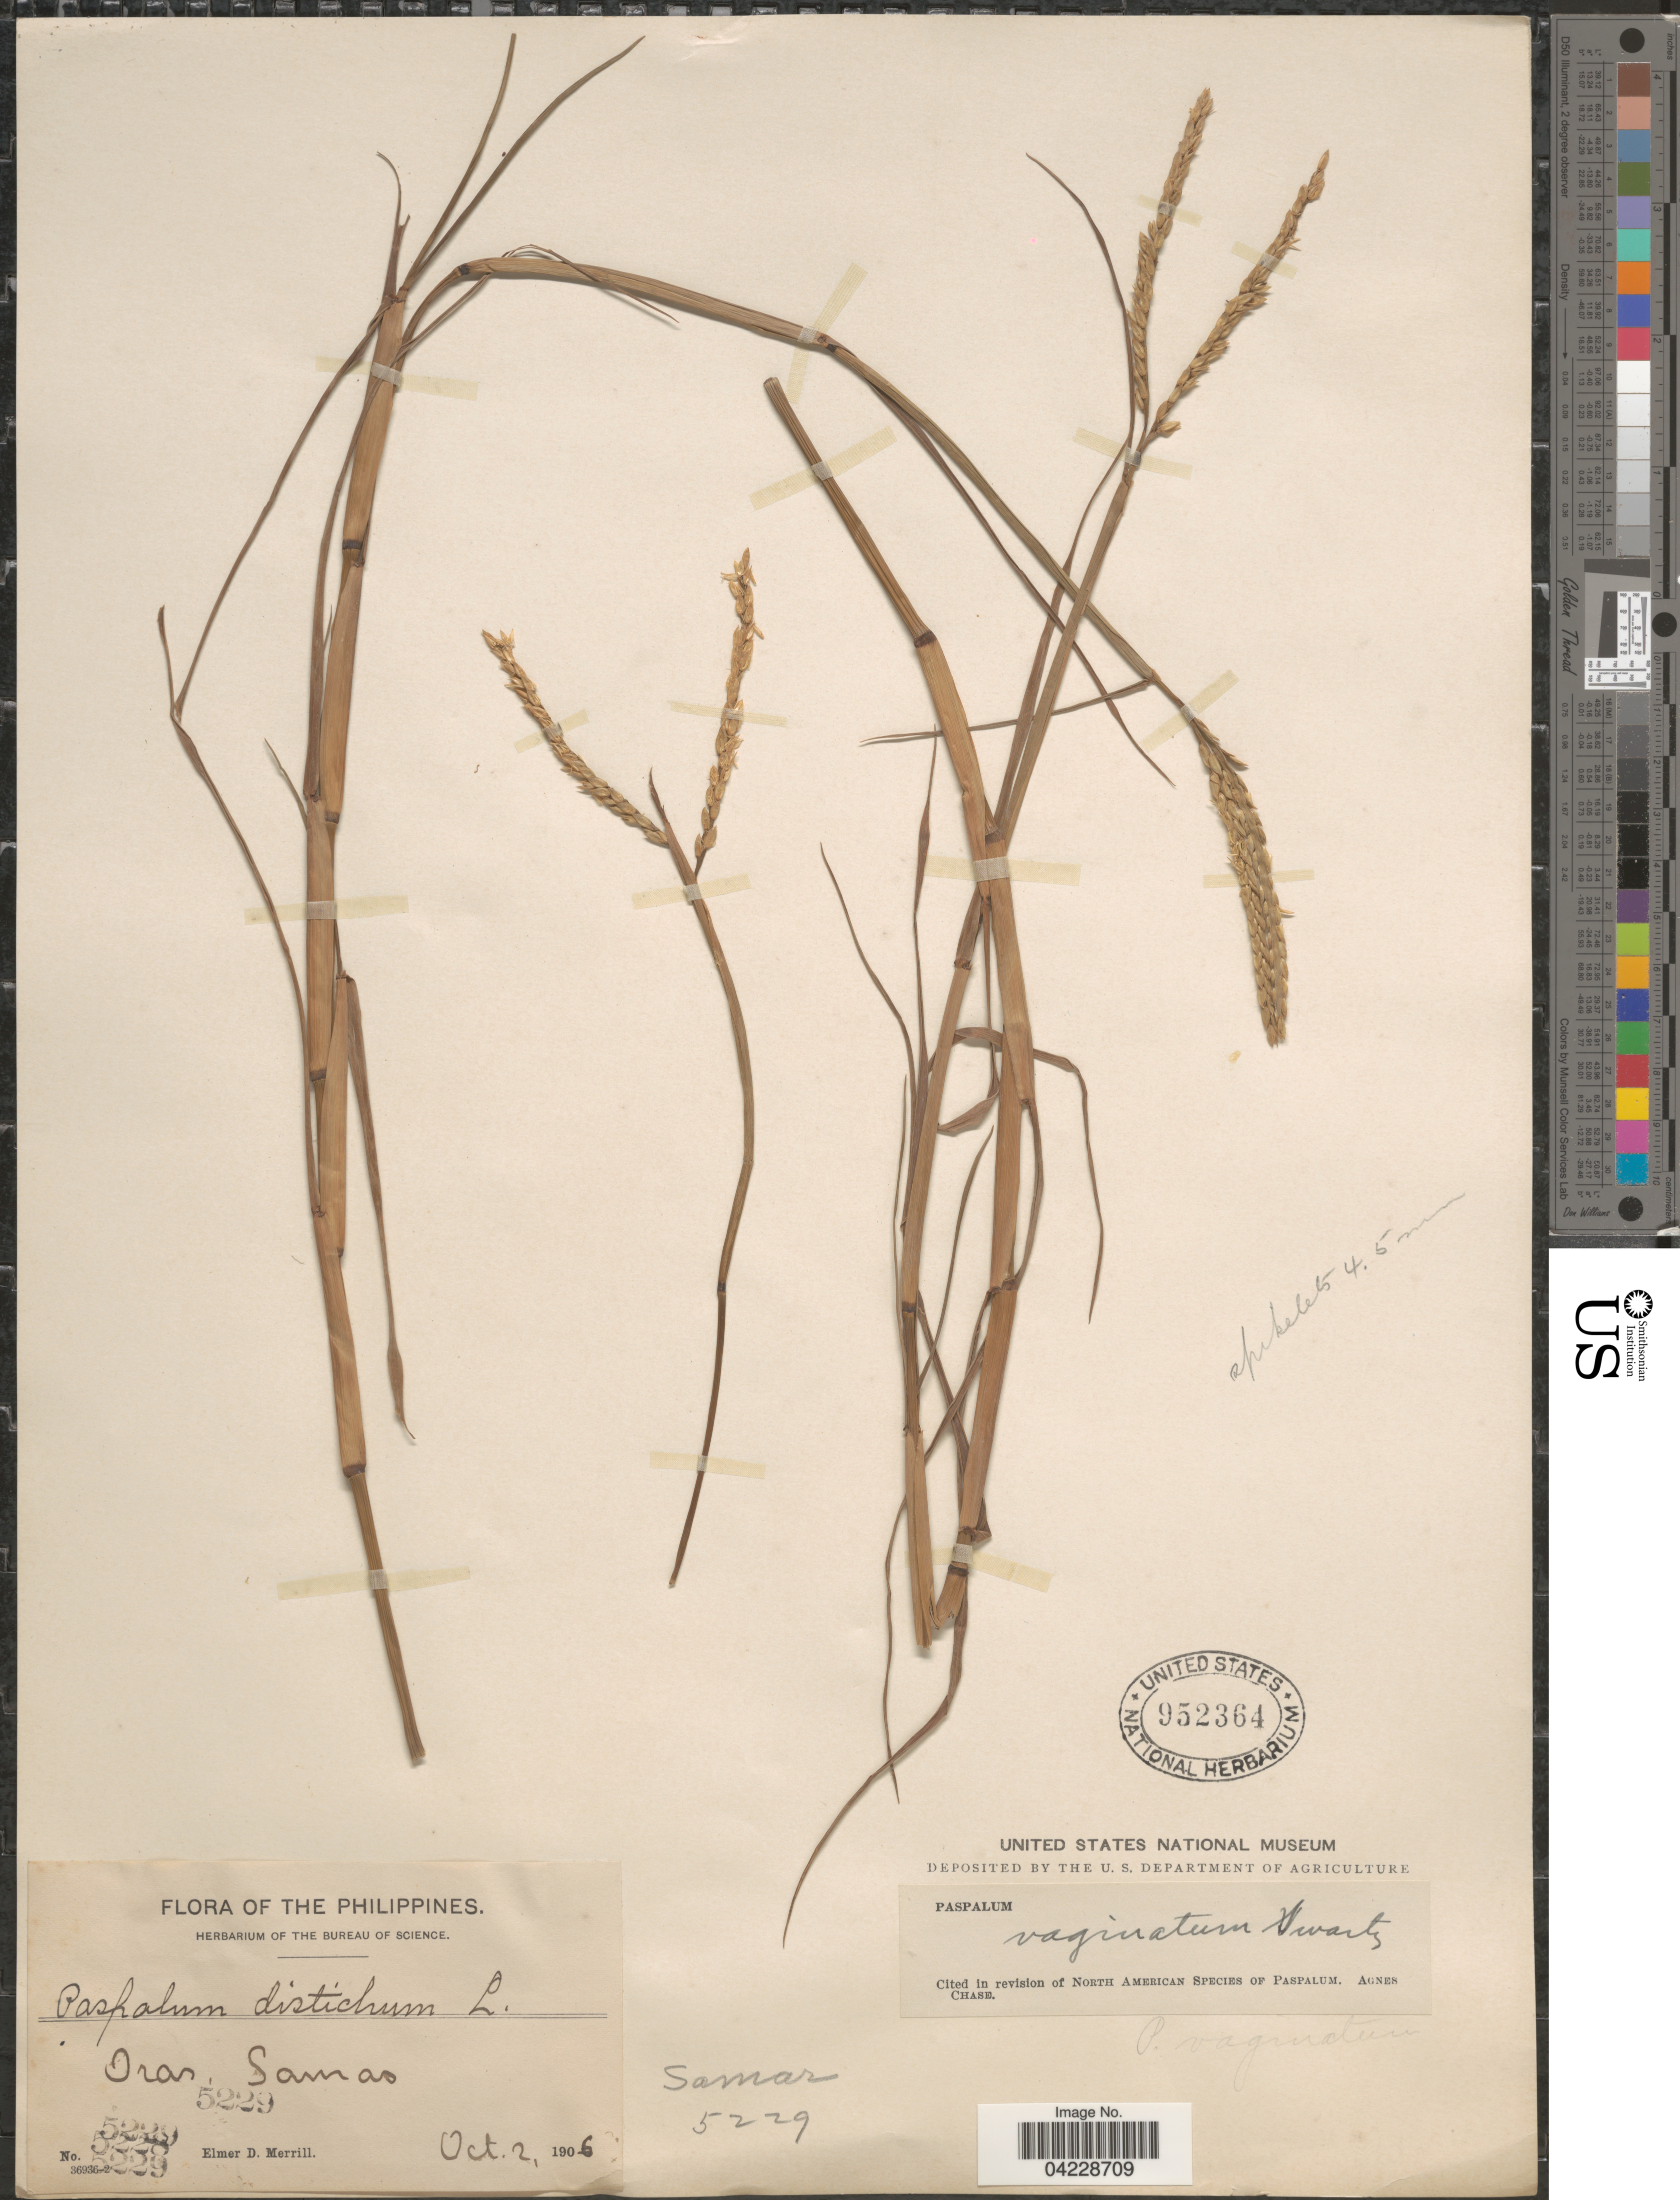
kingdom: Plantae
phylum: Tracheophyta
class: Liliopsida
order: Poales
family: Poaceae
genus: Paspalum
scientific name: Paspalum distichum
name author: L.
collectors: E. D. Merrill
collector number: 5229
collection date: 1906-10-02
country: Philippines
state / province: Eastern Visayas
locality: Oran, Samar.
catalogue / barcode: US 952364